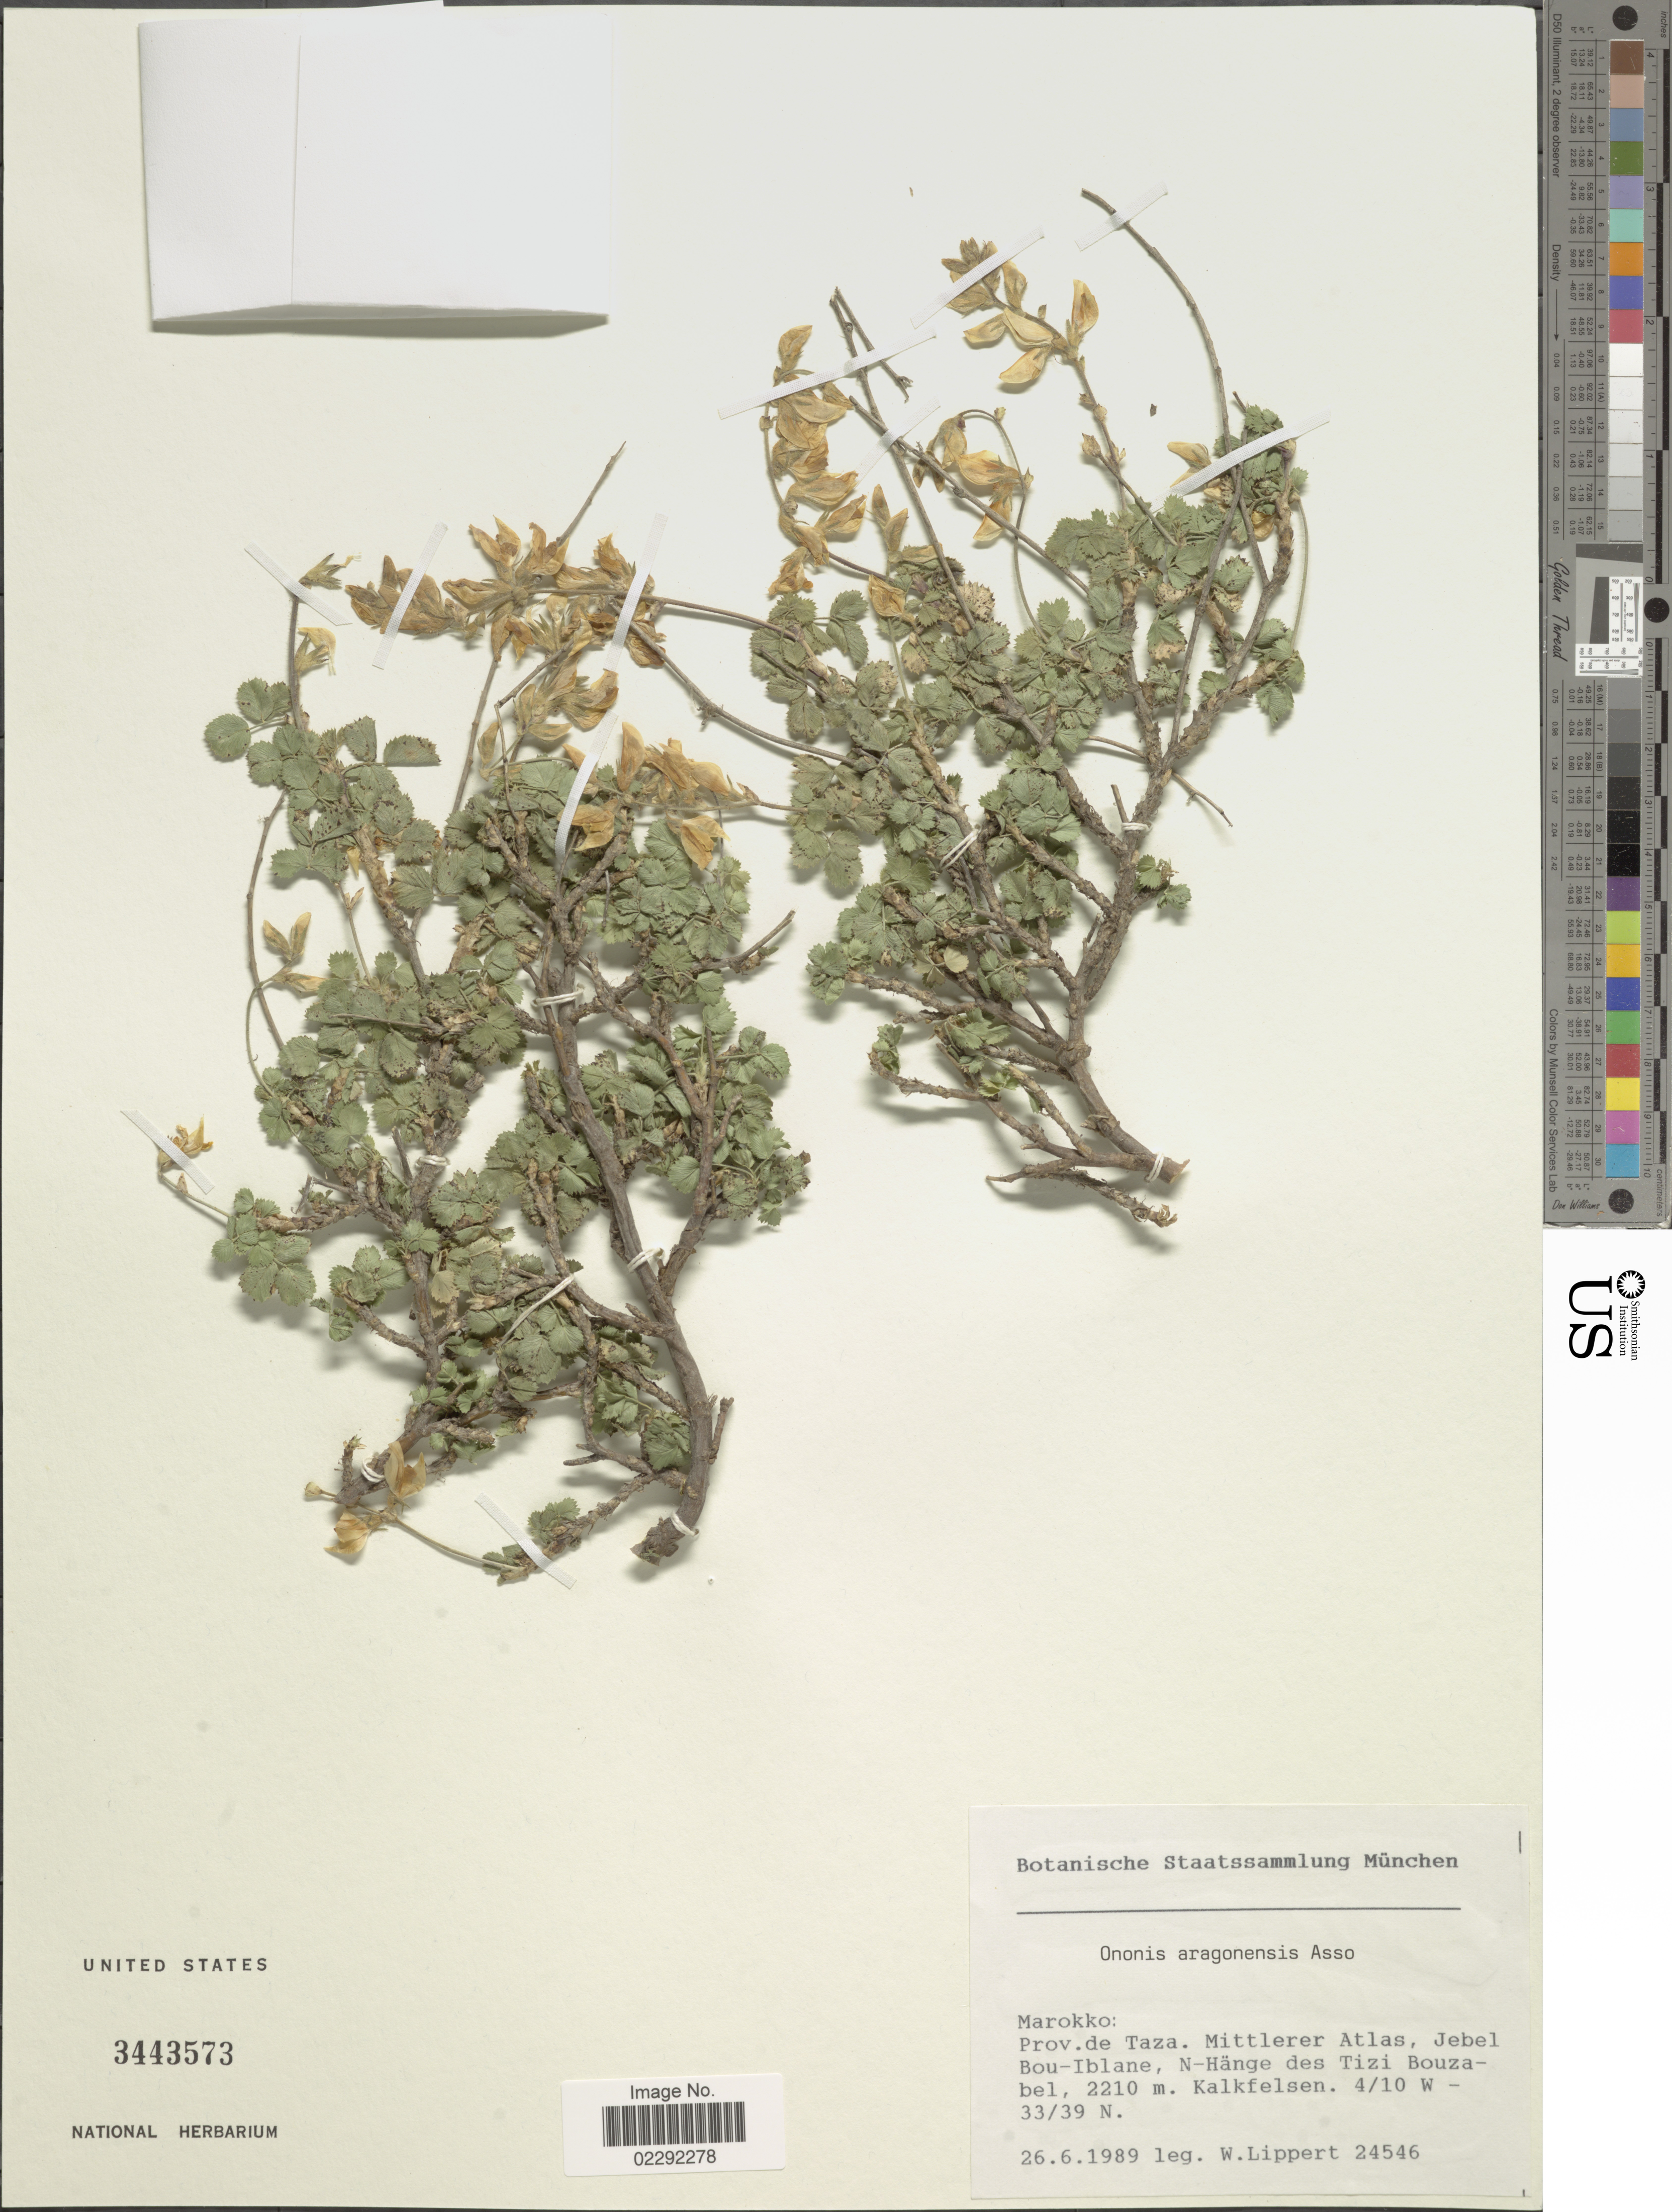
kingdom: Plantae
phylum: Tracheophyta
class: Magnoliopsida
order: Fabales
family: Fabaceae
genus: Ononis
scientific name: Ononis aragonensis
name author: Asso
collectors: W. Lippert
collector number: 24546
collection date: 1989-06-26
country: Morocco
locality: Prov. de Taza. Mittlerer Atlas, Jebel Bou-Iblane, N-Hänge des Tizi Bouzabel, Kalkfelsen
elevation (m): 2210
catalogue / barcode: US 3443573